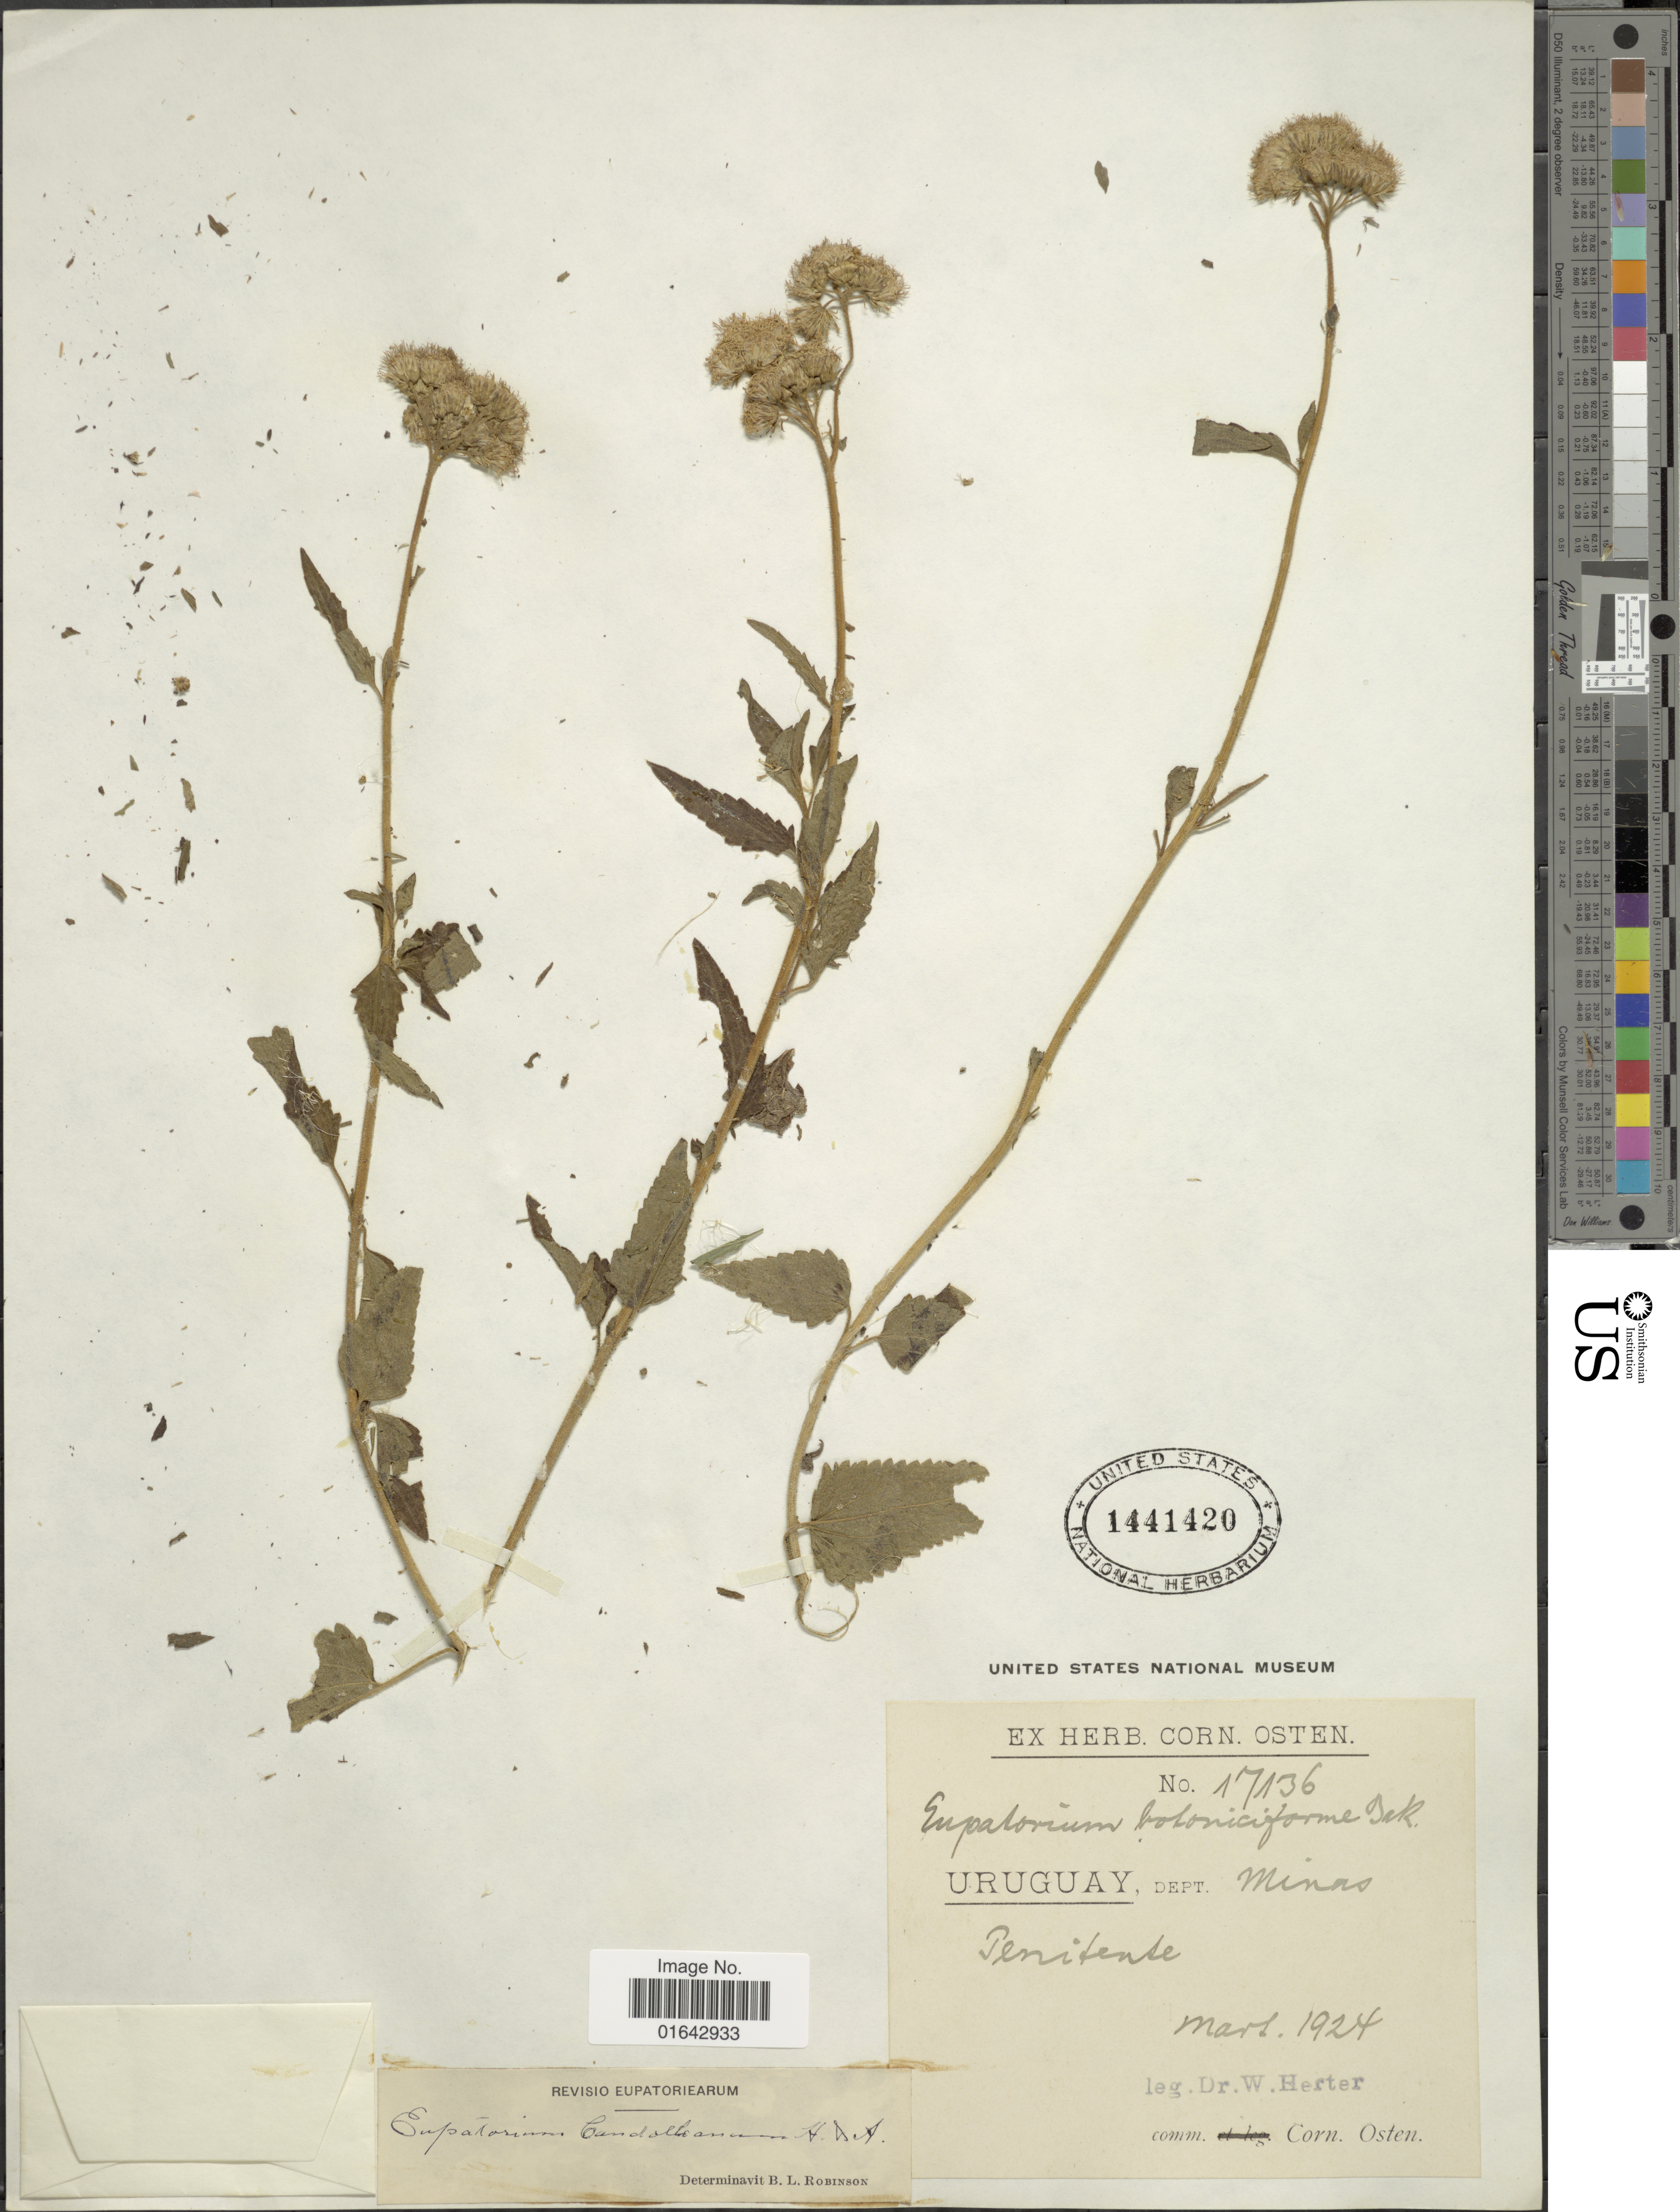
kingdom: Plantae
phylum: Tracheophyta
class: Magnoliopsida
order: Asterales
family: Asteraceae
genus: Barrosoa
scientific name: Barrosoa candolleana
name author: (Hook. & Arn.) R.M. King & H. Rob.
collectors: W. G. Herter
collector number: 17136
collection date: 1924-03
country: Uruguay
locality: Uruguay, Dept. Minas Penitente.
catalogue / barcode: US 1441420